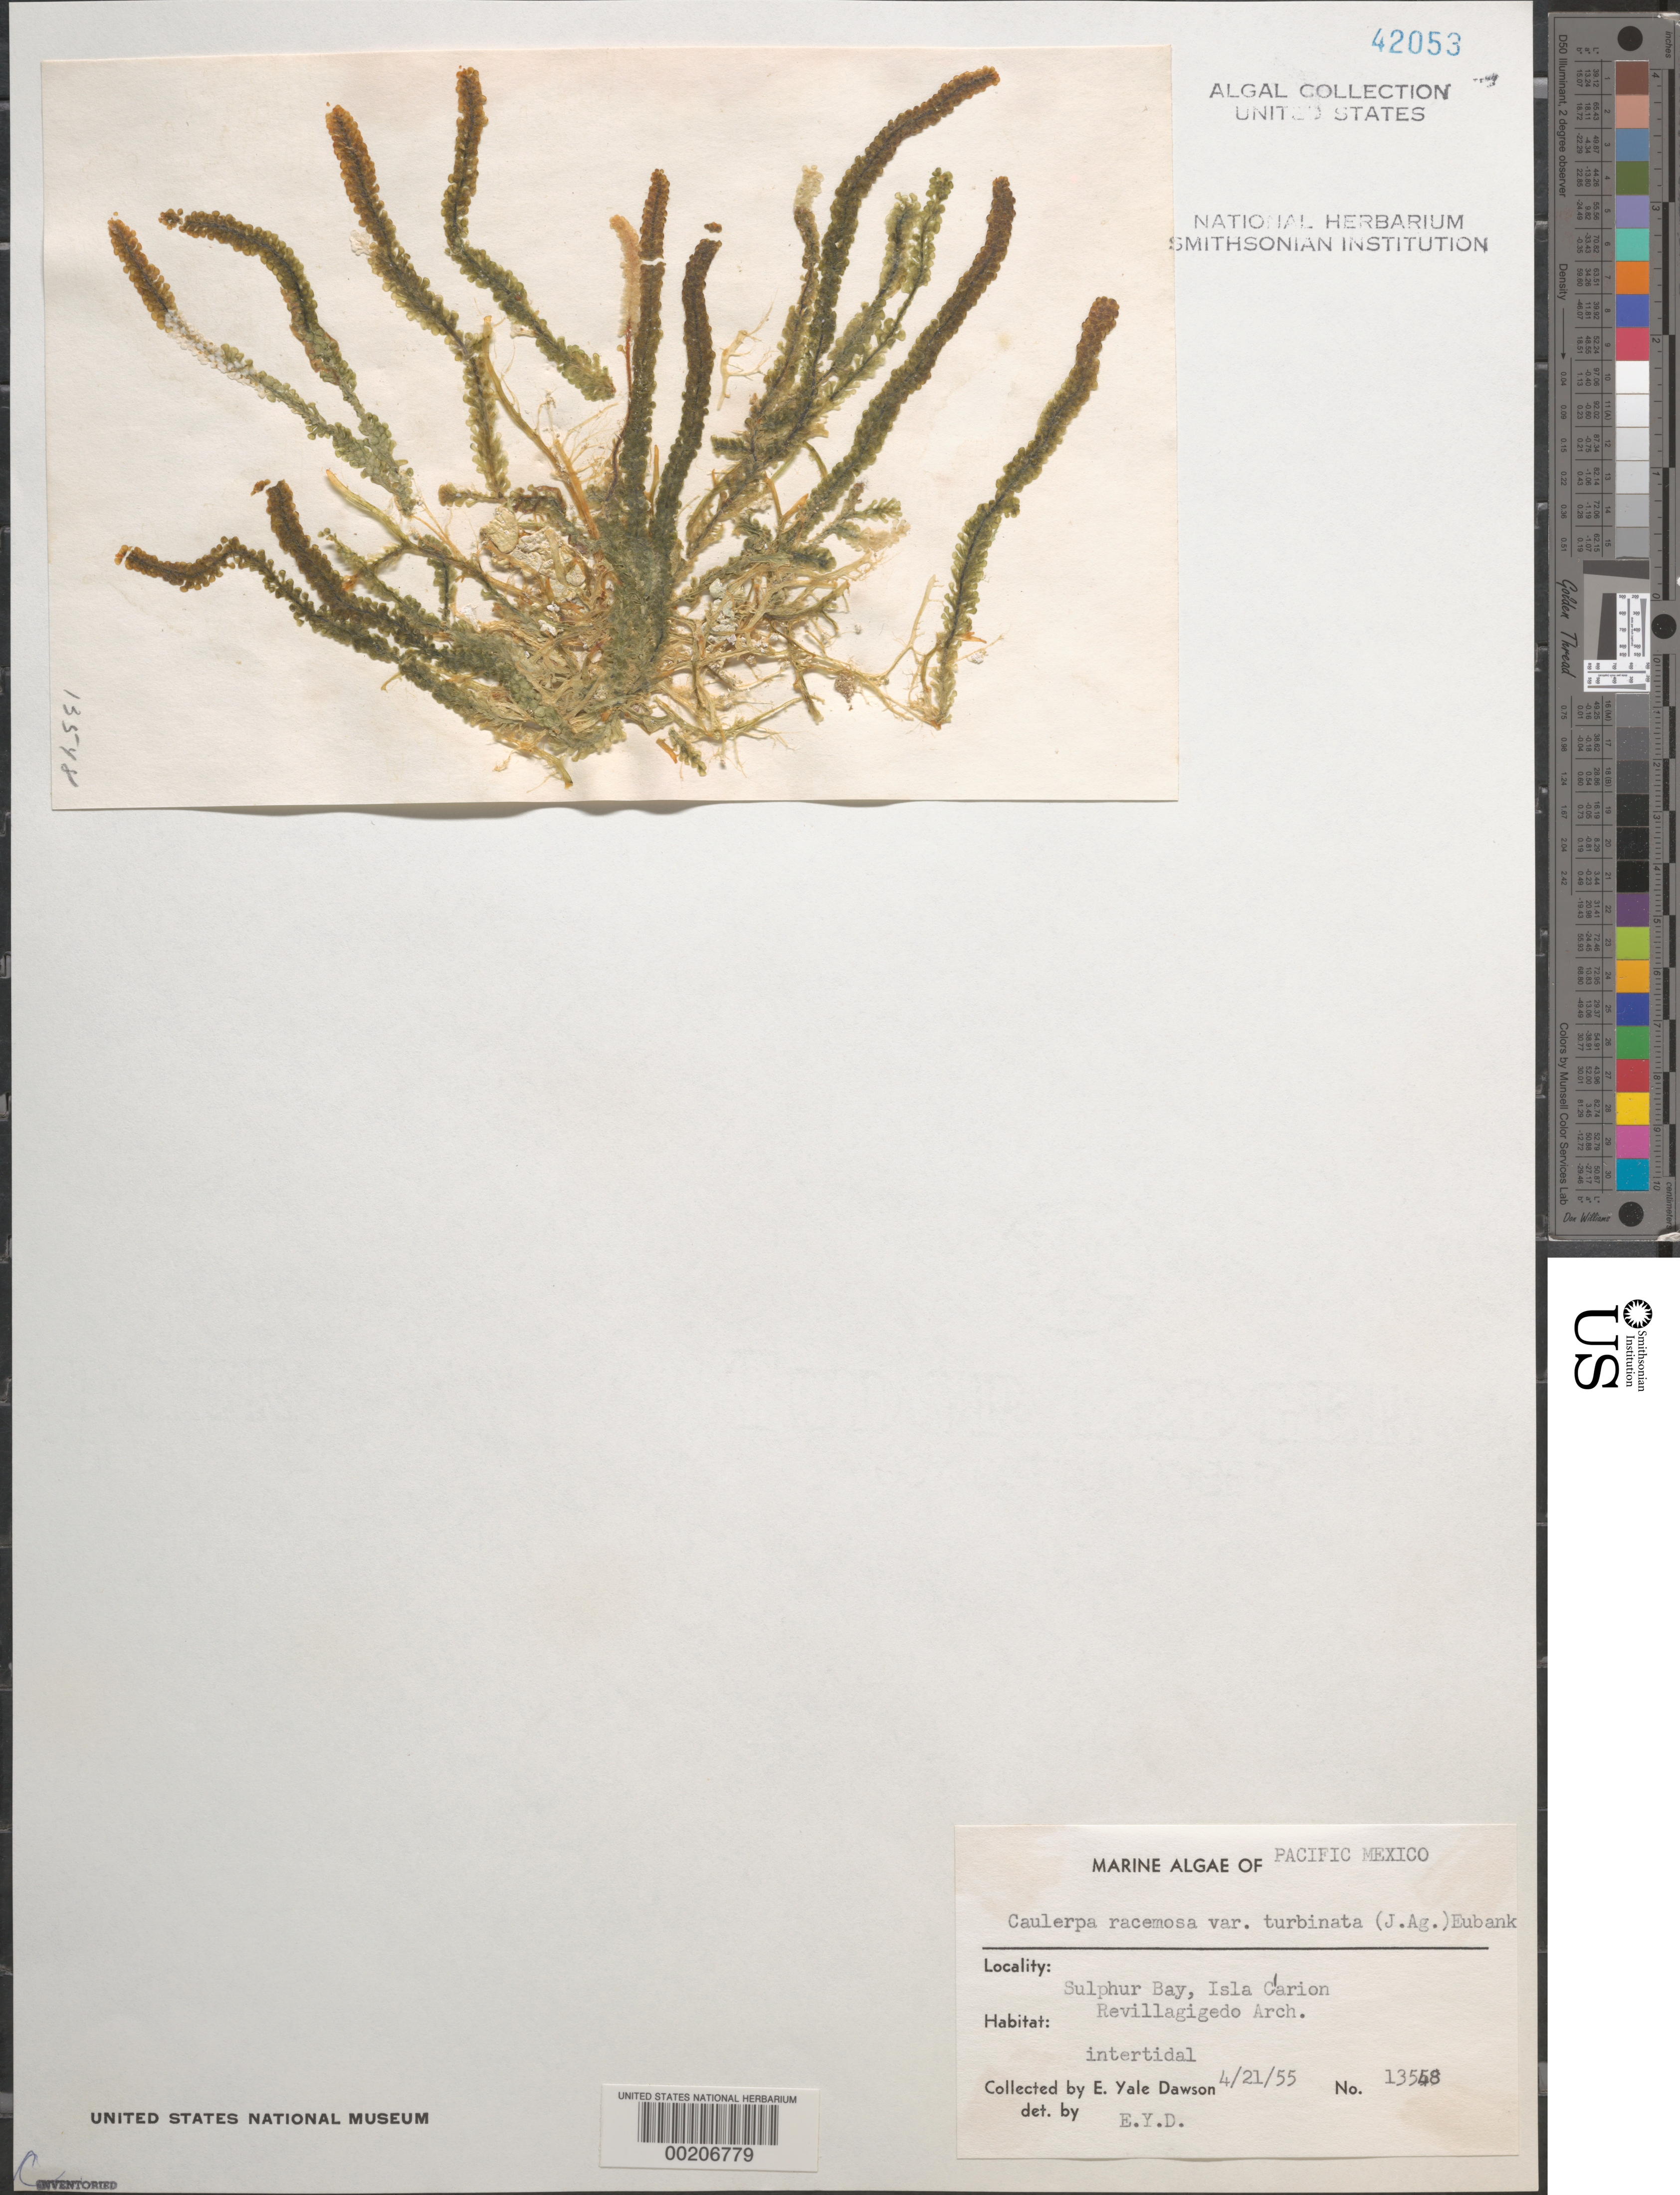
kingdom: Plantae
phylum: Chlorophyta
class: Ulvophyceae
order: Bryopsidales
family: Caulerpaceae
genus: Caulerpa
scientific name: Caulerpa racemosa var. turbinata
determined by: Dawson, E. Y.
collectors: E. Y. Dawson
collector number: EYD 13548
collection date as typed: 21 Apr 1955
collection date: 1955-04-21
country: Mexico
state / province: Colima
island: Isla Clarion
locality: Sulphur Bay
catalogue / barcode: US 42053